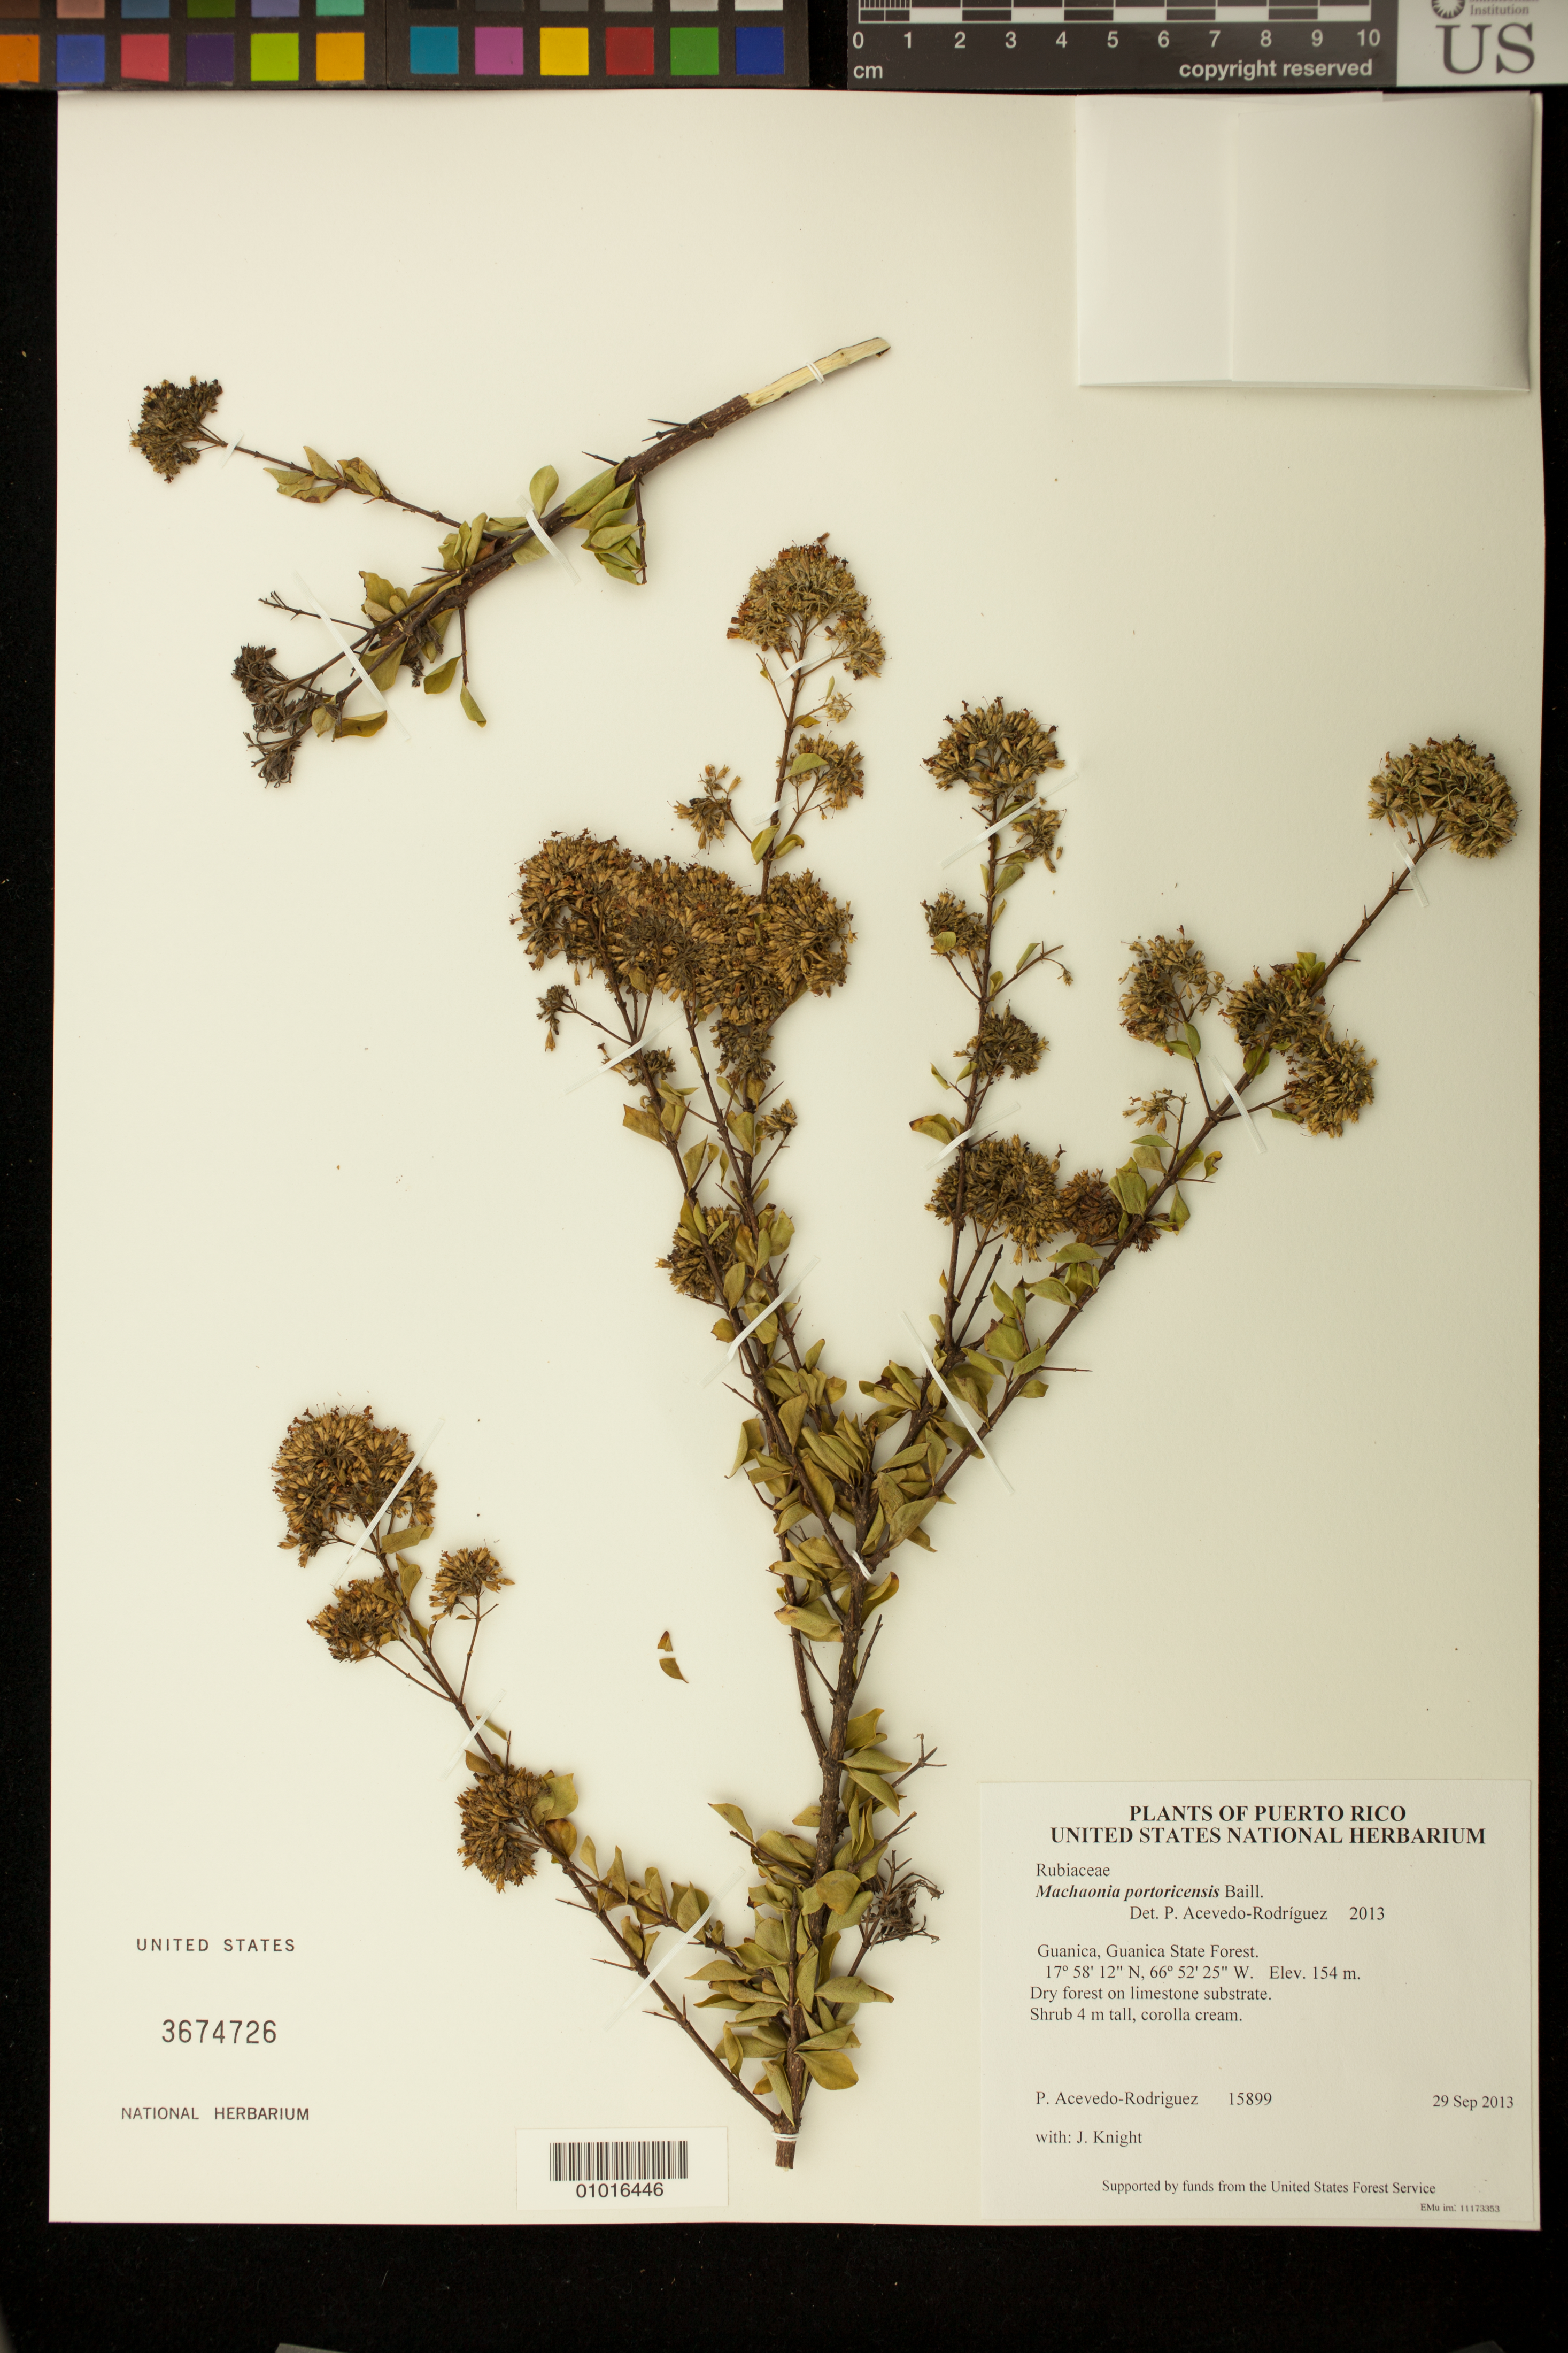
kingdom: Plantae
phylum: Tracheophyta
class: Magnoliopsida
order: Gentianales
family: Rubiaceae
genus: Machaonia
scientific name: Machaonia portoricensis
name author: Baill.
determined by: Acevedo-Rodríguez, P., (BOT), Smithsonian Institution - National Museum of Natural History (UNITED STATES)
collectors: P. Acevedo-Rodr. & J. Knight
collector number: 15899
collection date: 2013-09-29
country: Puerto Rico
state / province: Guanica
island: Puerto Rico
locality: Guanica State Forest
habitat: Dry forest on limestone substrate.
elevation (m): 154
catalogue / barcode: US 3674726